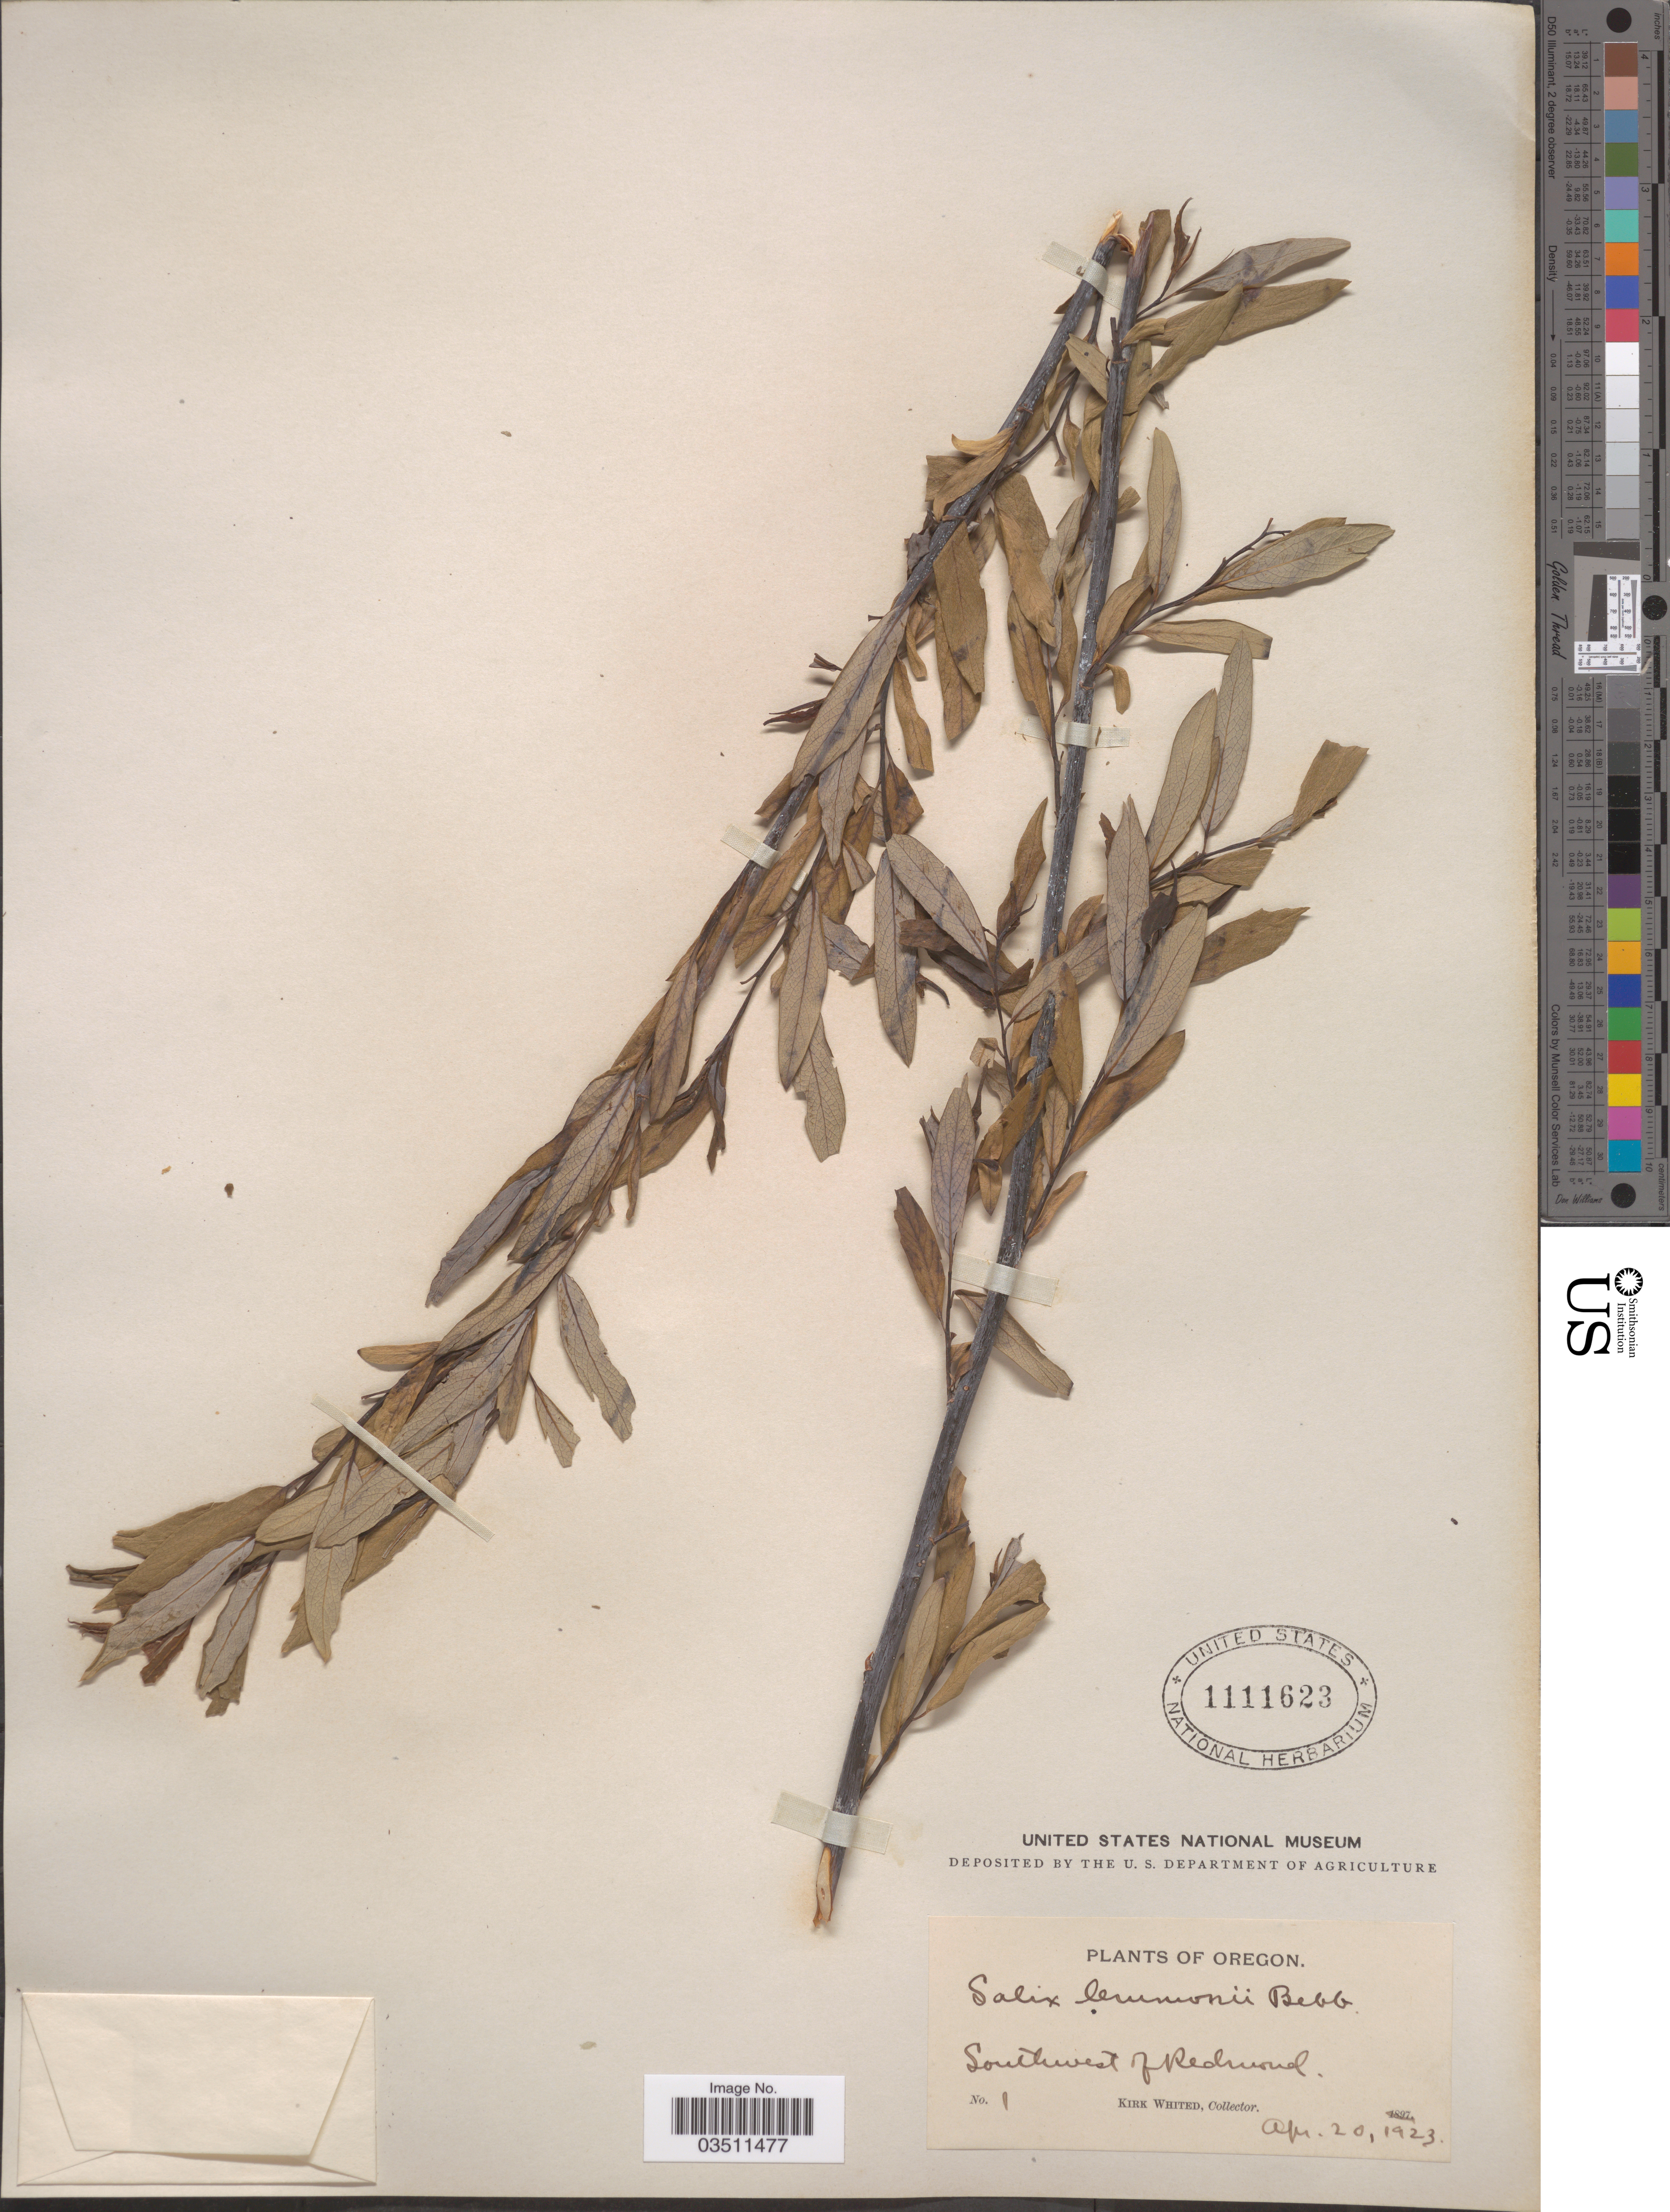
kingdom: Plantae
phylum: Tracheophyta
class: Magnoliopsida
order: Malpighiales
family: Salicaceae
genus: Salix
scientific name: Salix lemmonii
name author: Bebb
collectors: K. Whited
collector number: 1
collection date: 1923-04-20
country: United States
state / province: Oregon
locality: Southwest of Redmond.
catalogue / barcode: US 1111623